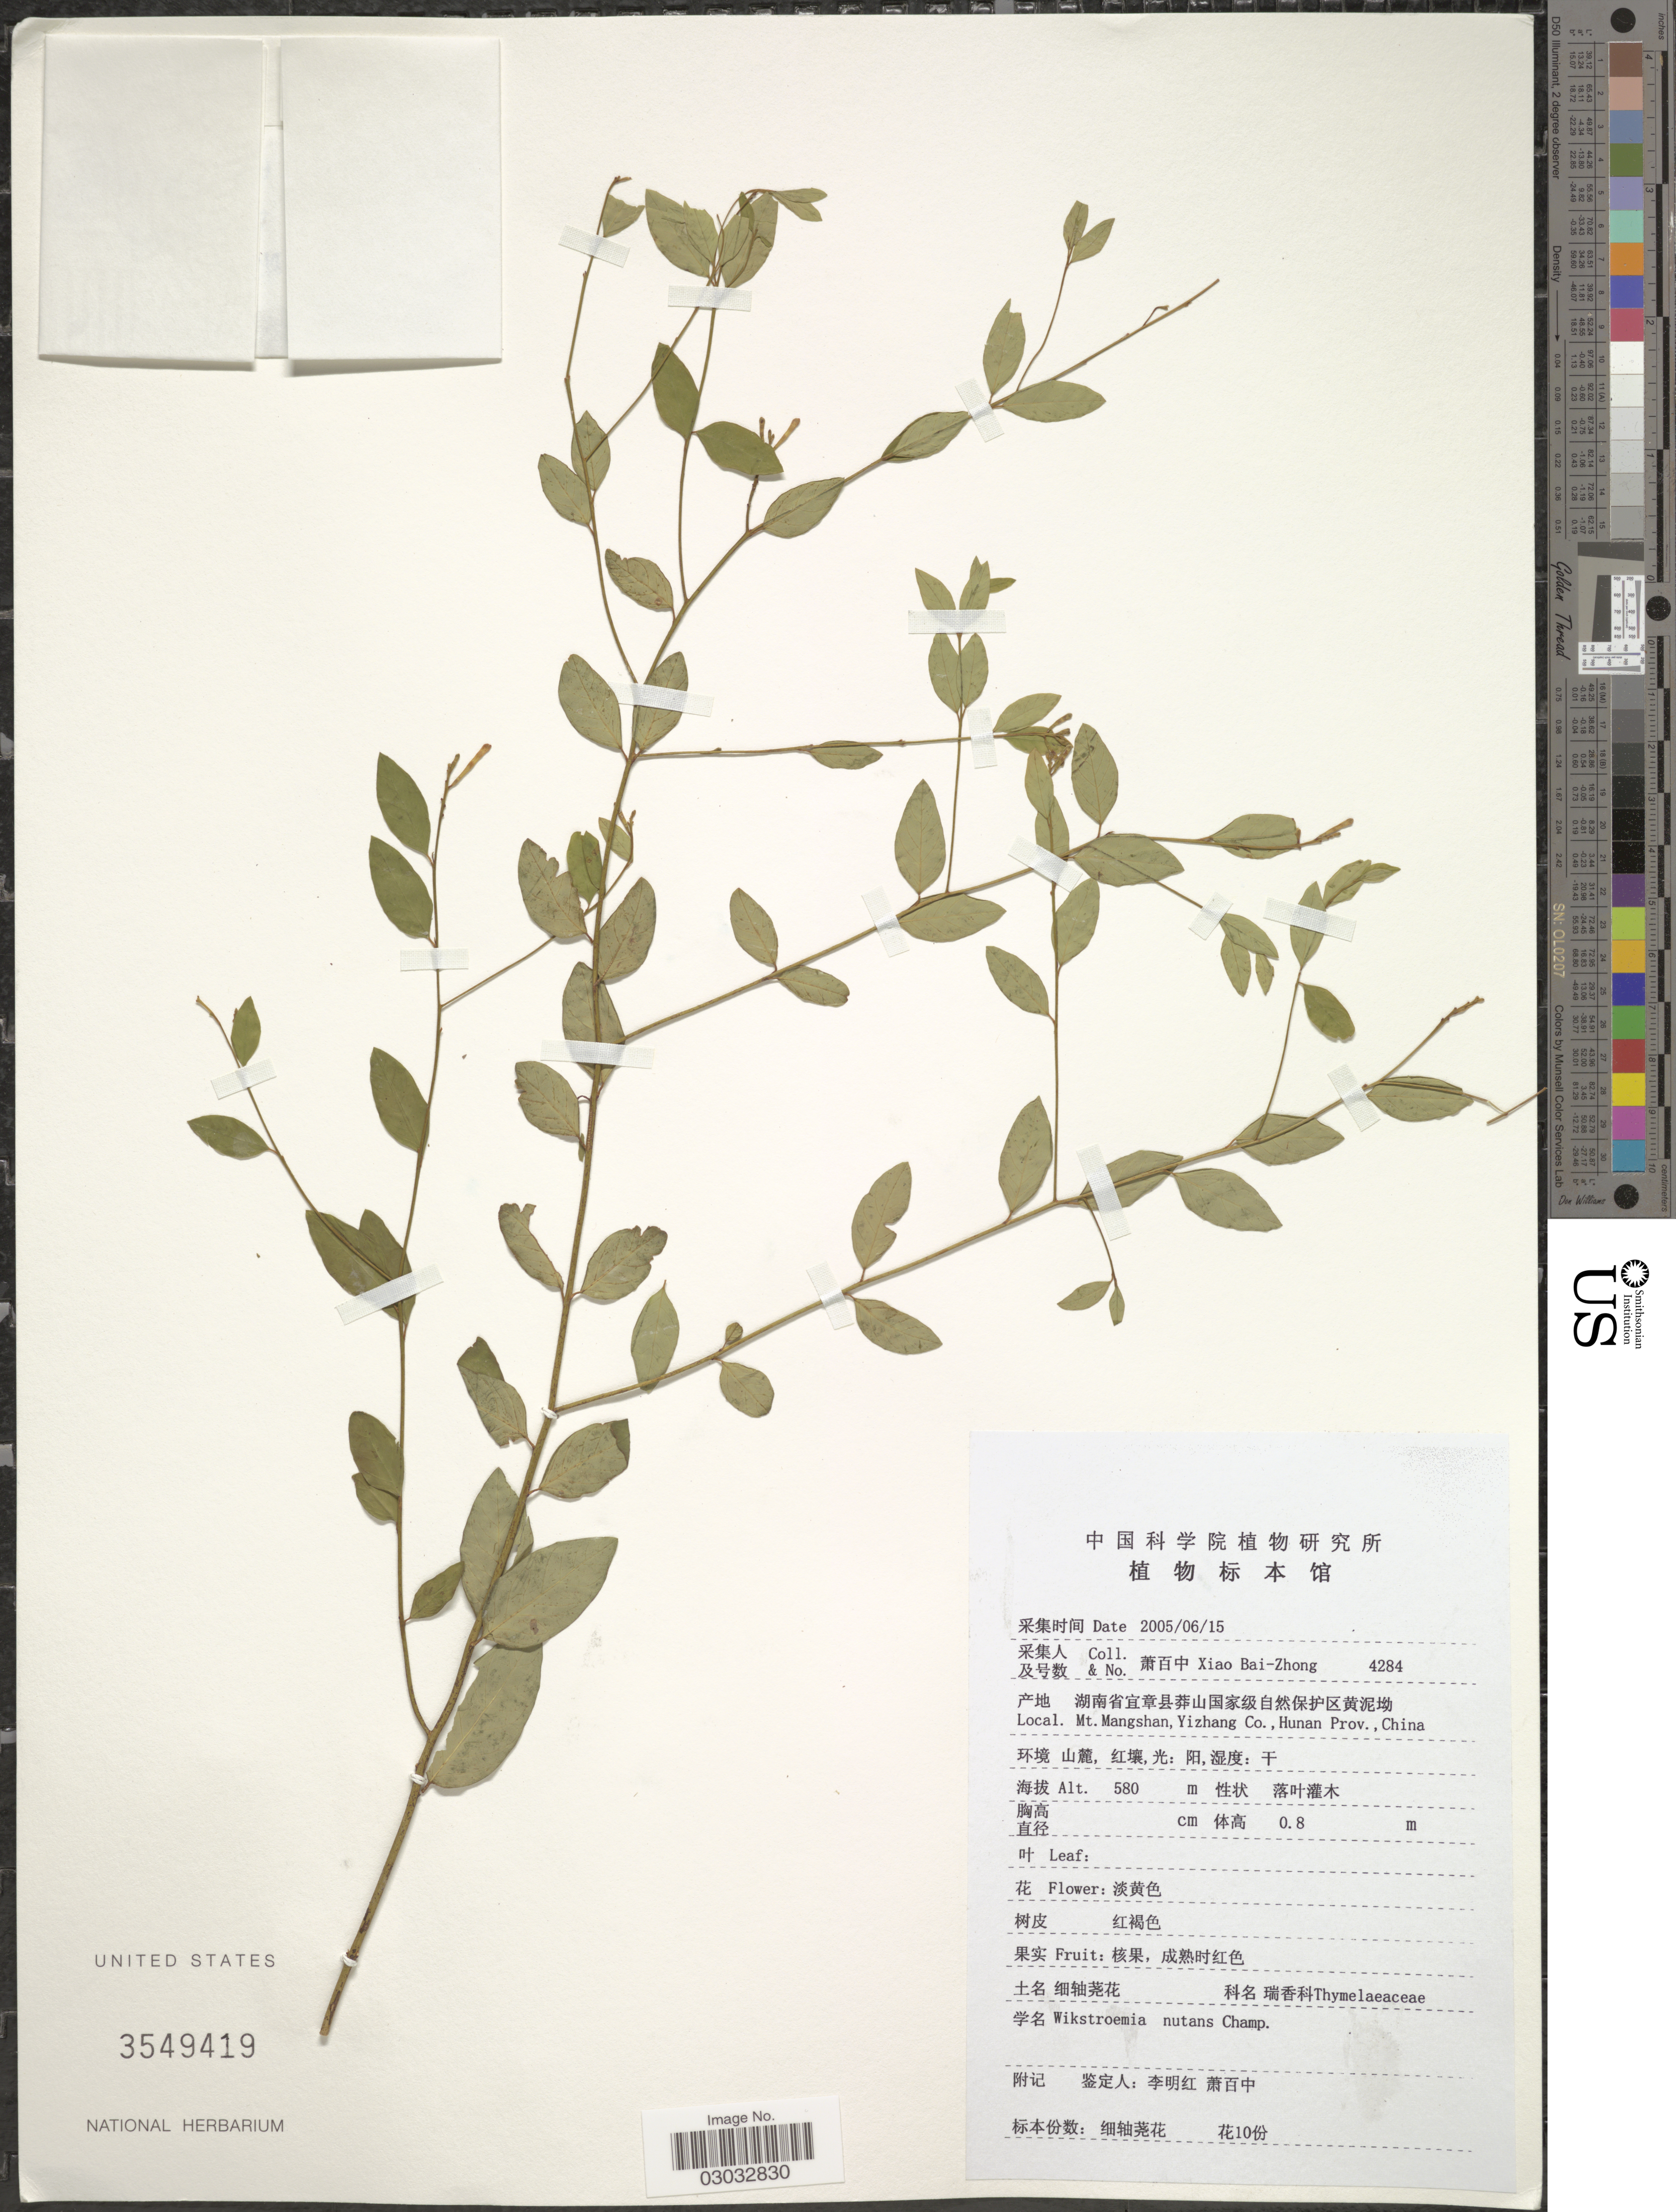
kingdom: Plantae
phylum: Tracheophyta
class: Magnoliopsida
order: Malvales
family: Thymelaeaceae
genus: Wikstroemia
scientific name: Wikstroemia nutans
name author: Champ. ex Benth.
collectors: B. Z. Xiao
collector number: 4284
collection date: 2005-06-15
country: China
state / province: Hunan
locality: Mt. Mangshan, Yizhang Co., Hunan Prov., China.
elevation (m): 580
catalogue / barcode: US 3549419